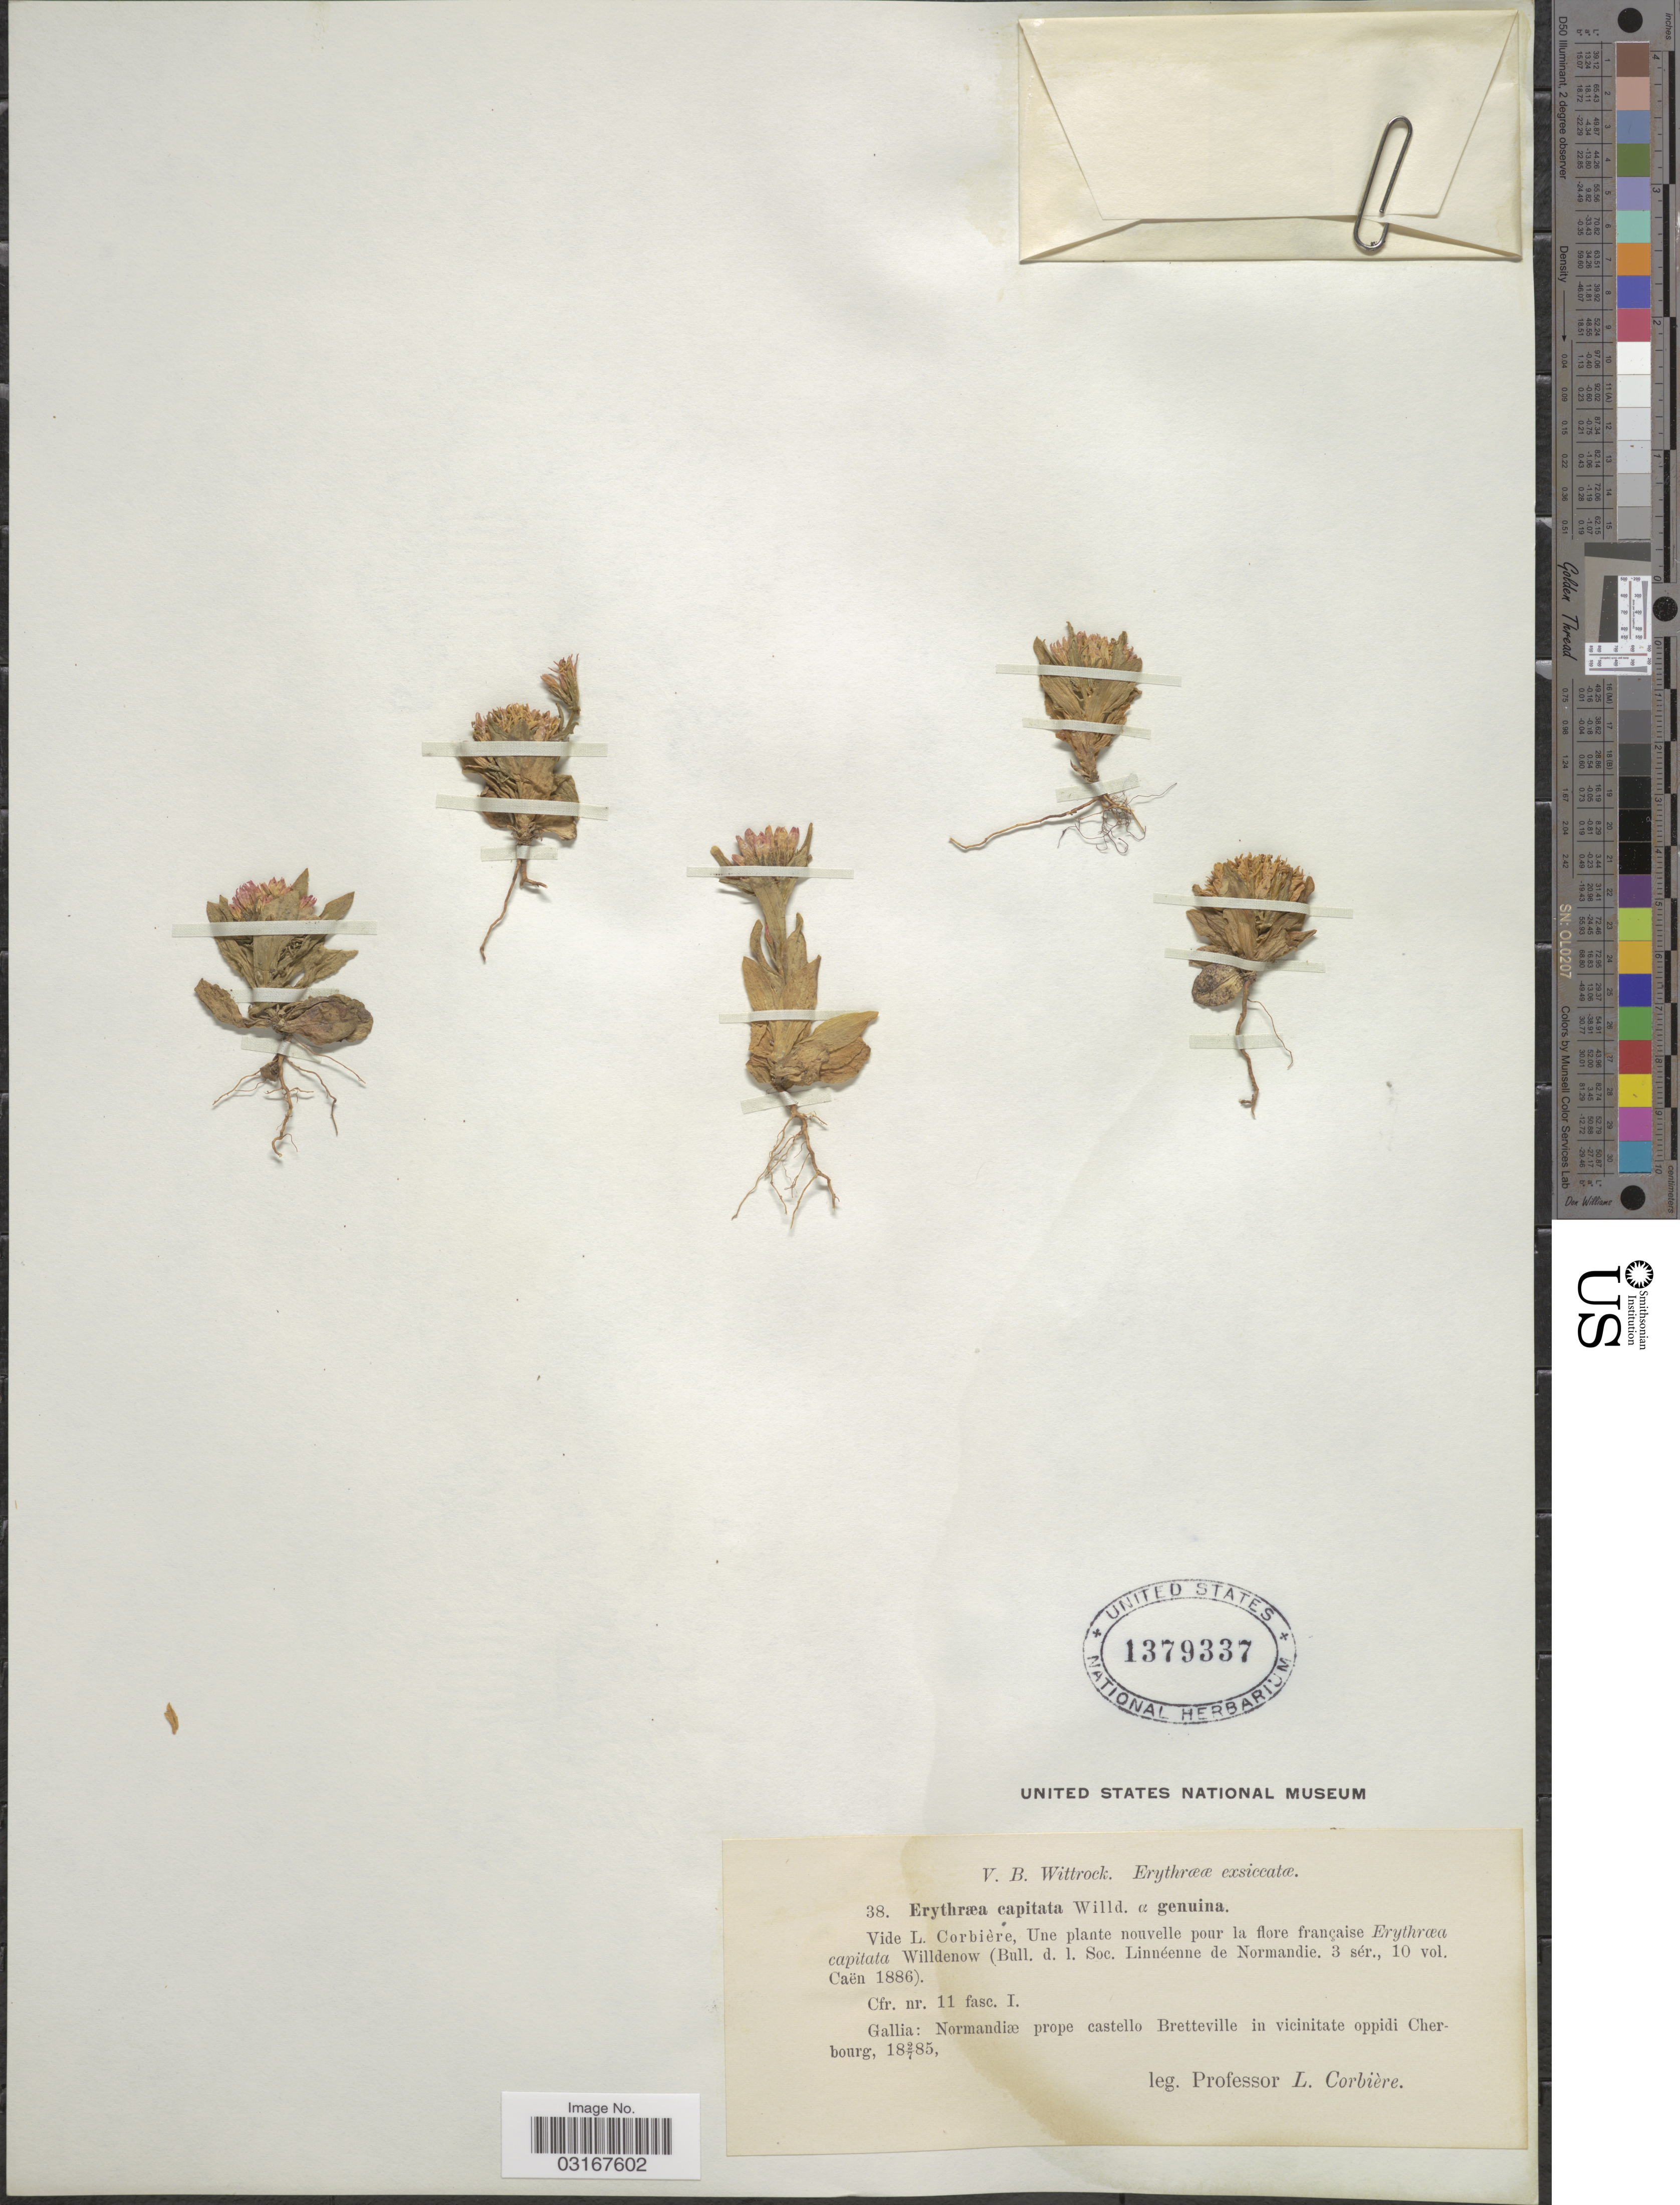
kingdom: Plantae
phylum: Tracheophyta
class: Magnoliopsida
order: Gentianales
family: Gentianaceae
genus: Erythraea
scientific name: Erythraea capitata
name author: Willd. ex Roem. & Schult.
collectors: L. Corbière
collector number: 38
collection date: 1885-07-02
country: France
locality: Gallia: Normandiæ prope castello Bretteville in vicinitate oppidi Cherbourg.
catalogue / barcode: US 1379337